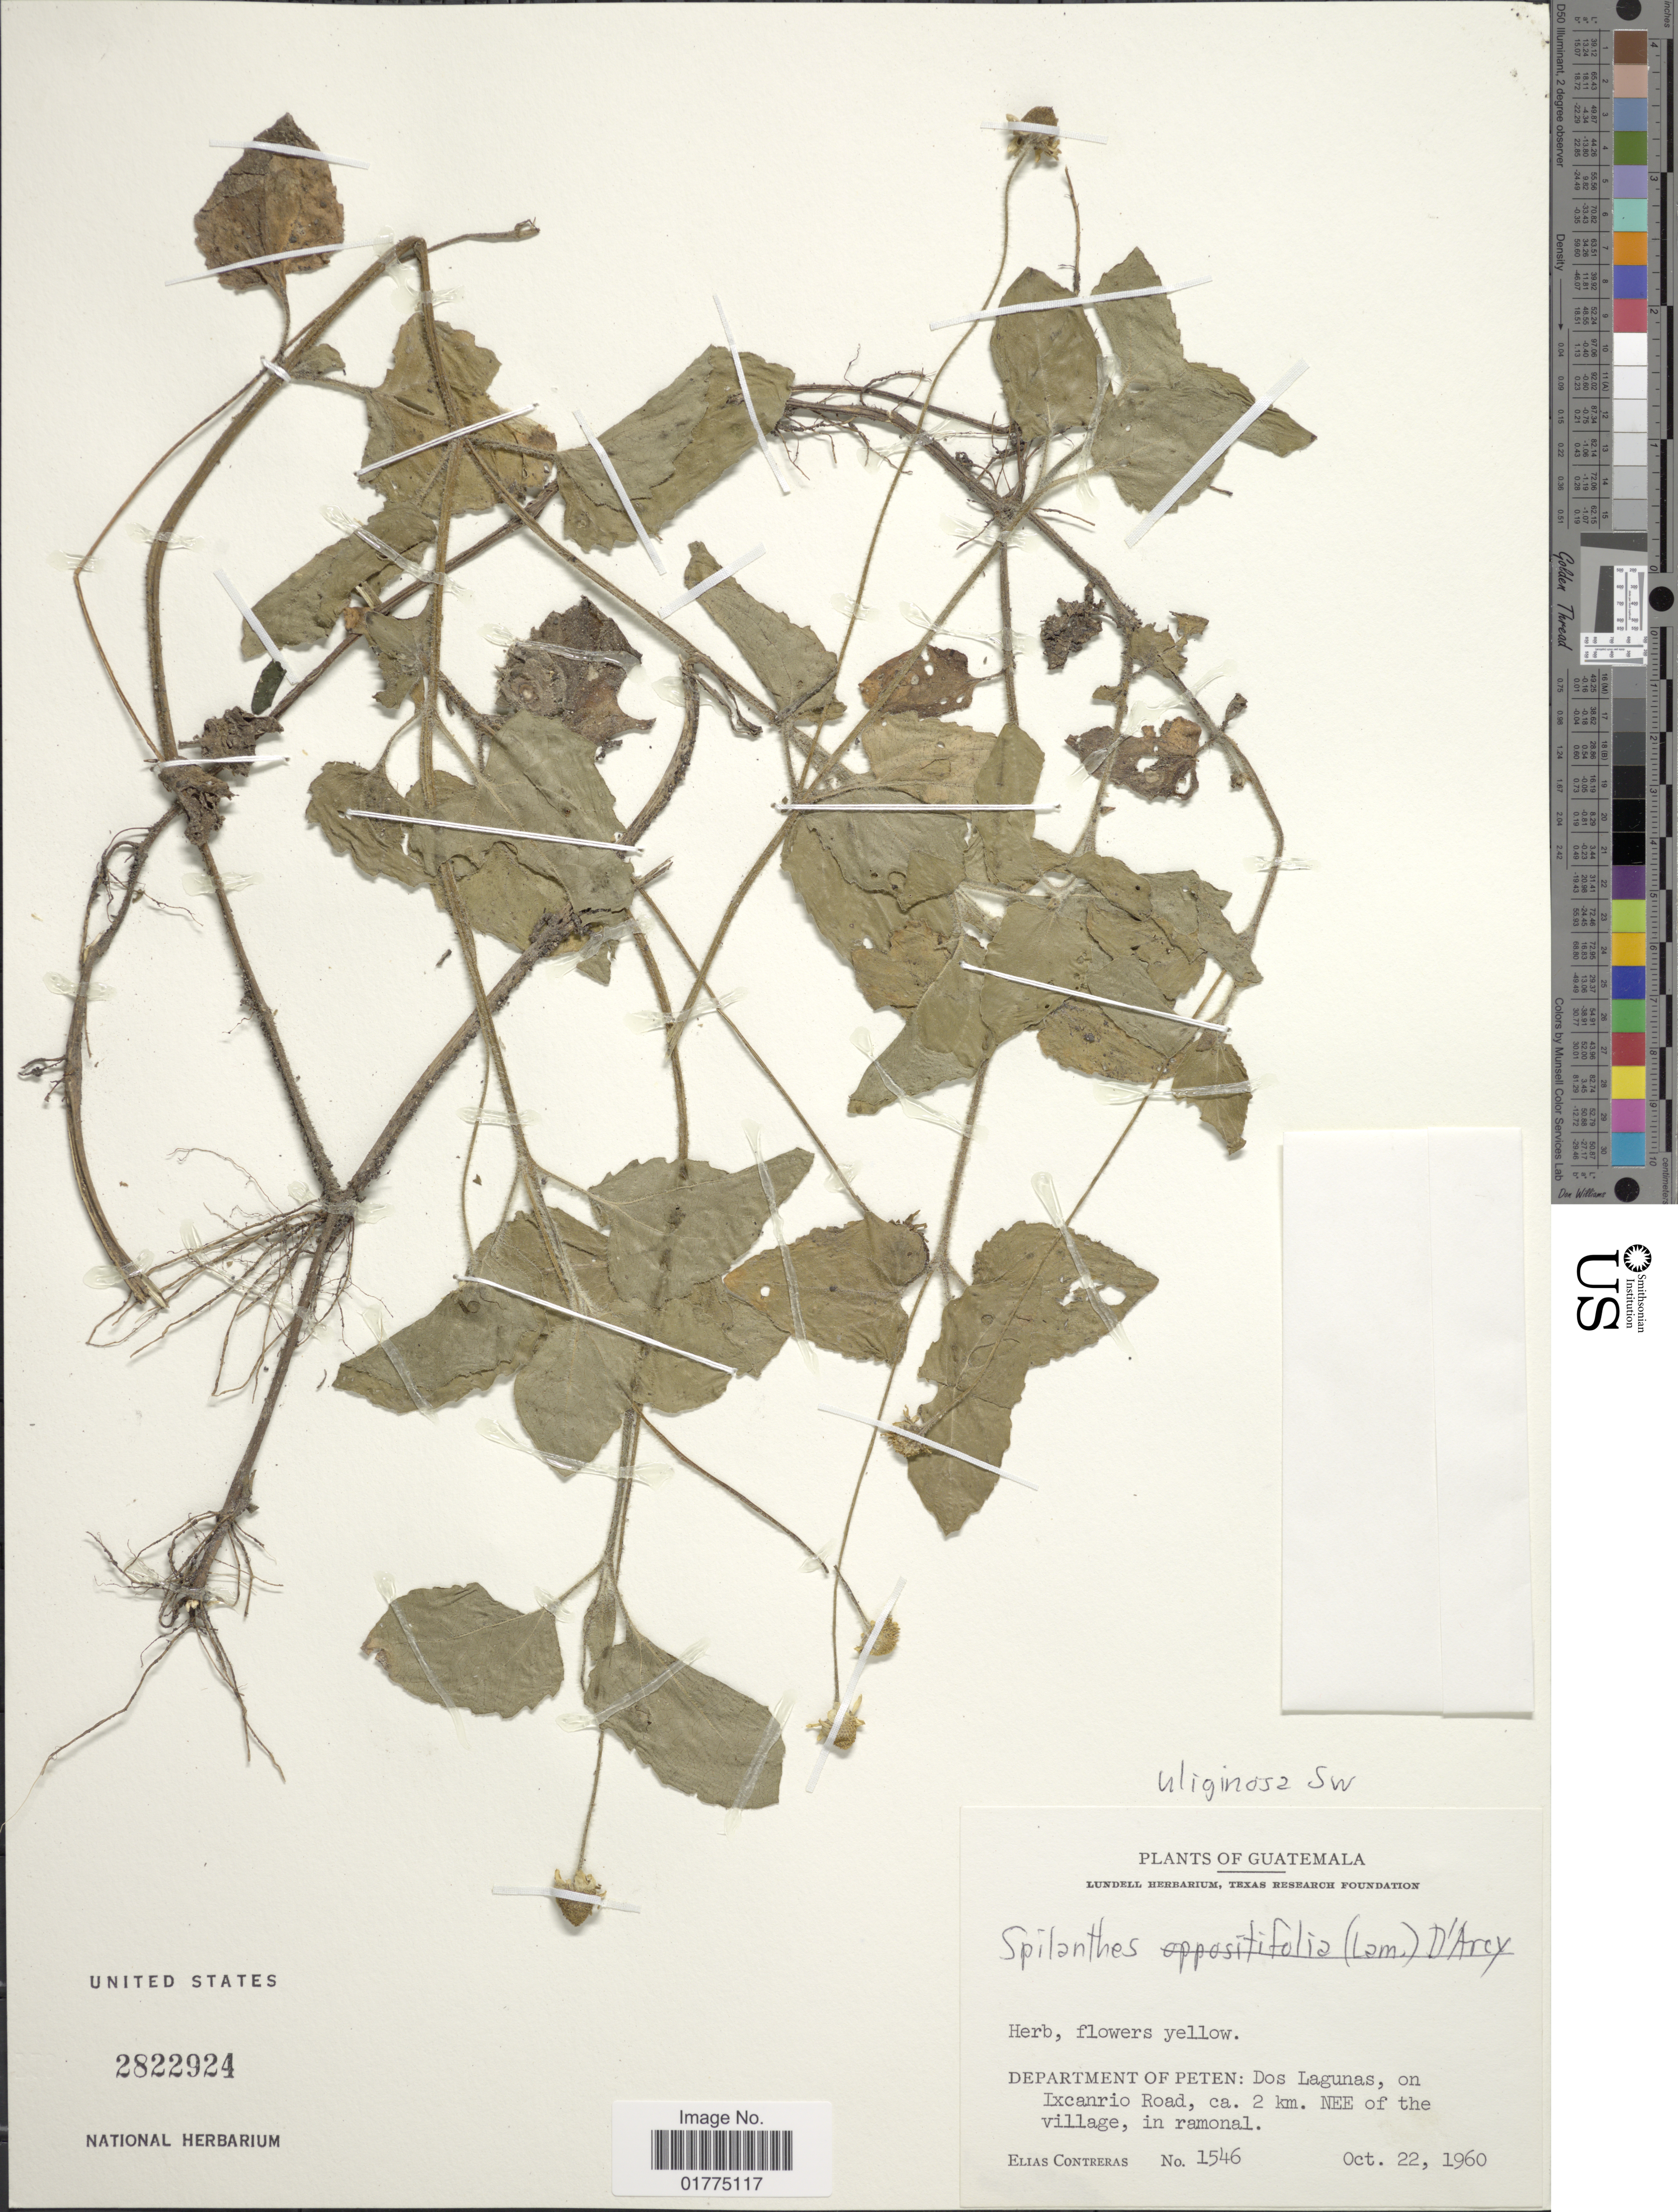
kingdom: Plantae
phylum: Tracheophyta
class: Magnoliopsida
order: Asterales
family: Asteraceae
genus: Acmella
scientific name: Acmella uliginosa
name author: (Sw.) Cass.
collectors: E. Contreras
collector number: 1546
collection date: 1960-10-22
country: Guatemala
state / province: El Petén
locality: Department of Peten: Dos Lagunas, on Ixcanrio Road, ca. 2 km. NEE of the village, in ramonal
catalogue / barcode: US 2822924